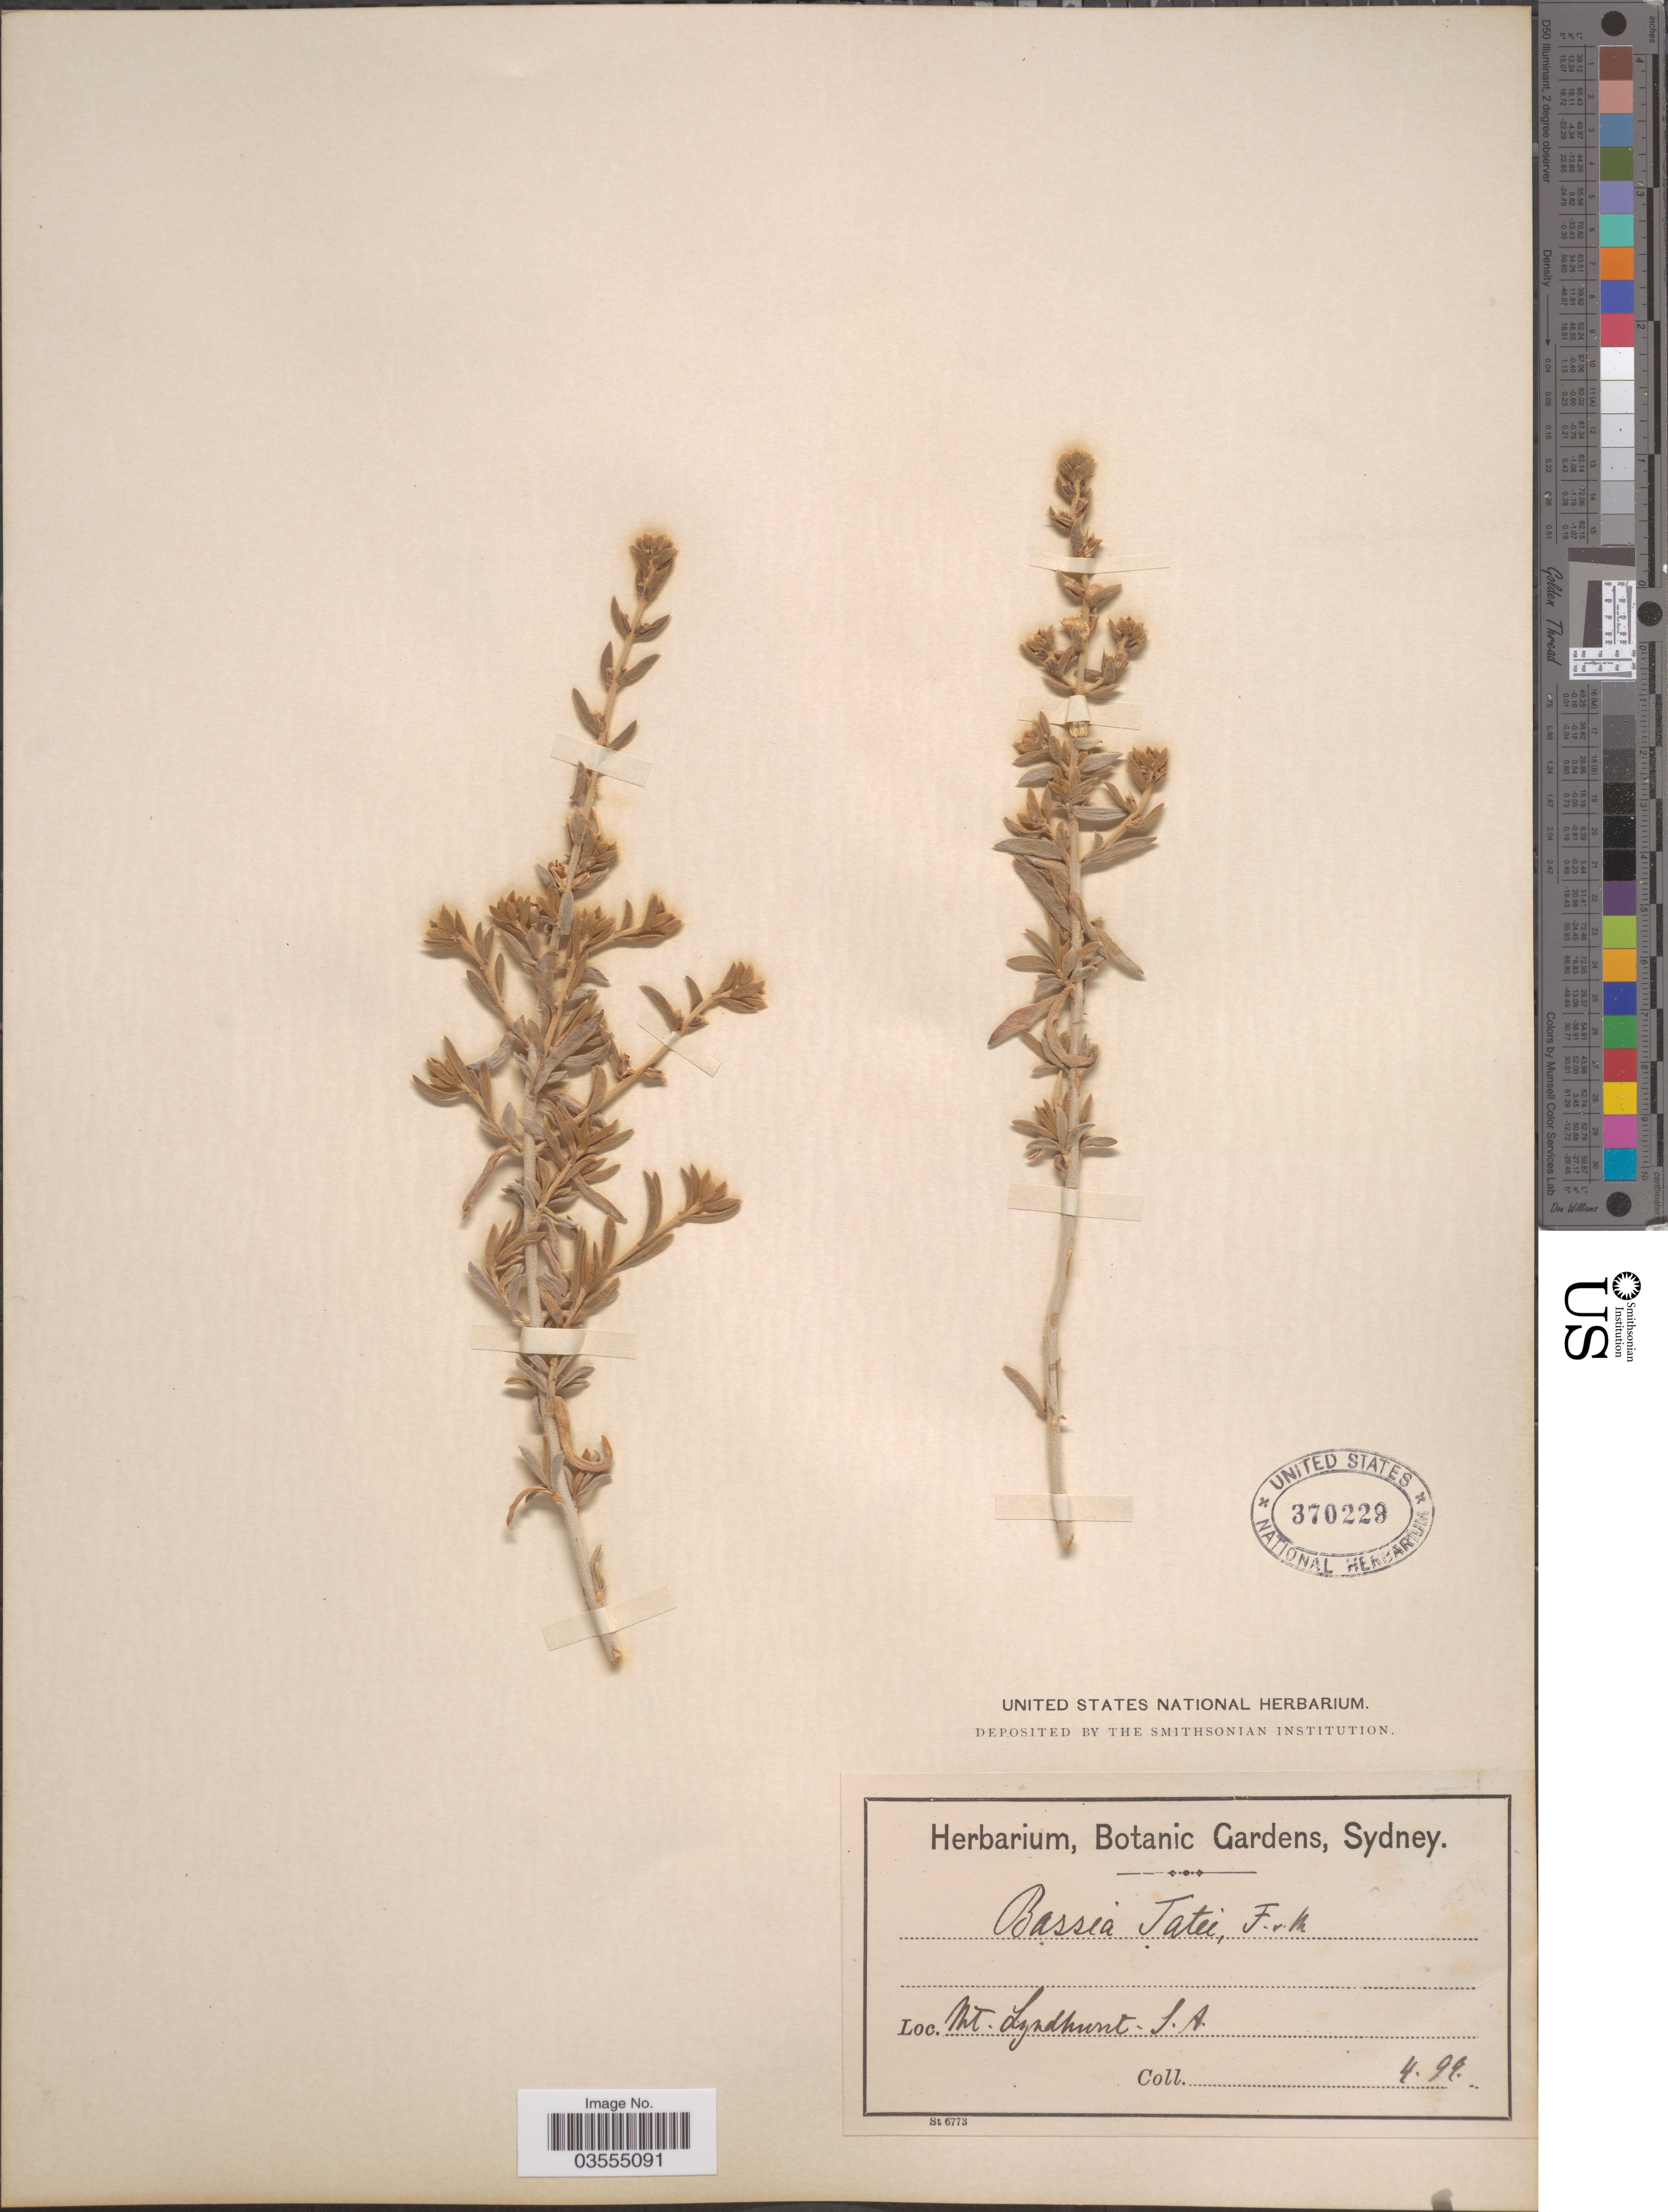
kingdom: Plantae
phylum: Tracheophyta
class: Magnoliopsida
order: Caryophyllales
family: Amaranthaceae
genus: Sclerolaena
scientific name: Sclerolaena tatei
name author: (F. Muell.) A.J. Scott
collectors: ex herb. Botanic Gardens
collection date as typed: Transcribed d/m/y: /4/97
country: Australia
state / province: South Australia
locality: Mt. Lyndhurst.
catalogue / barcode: US 370229